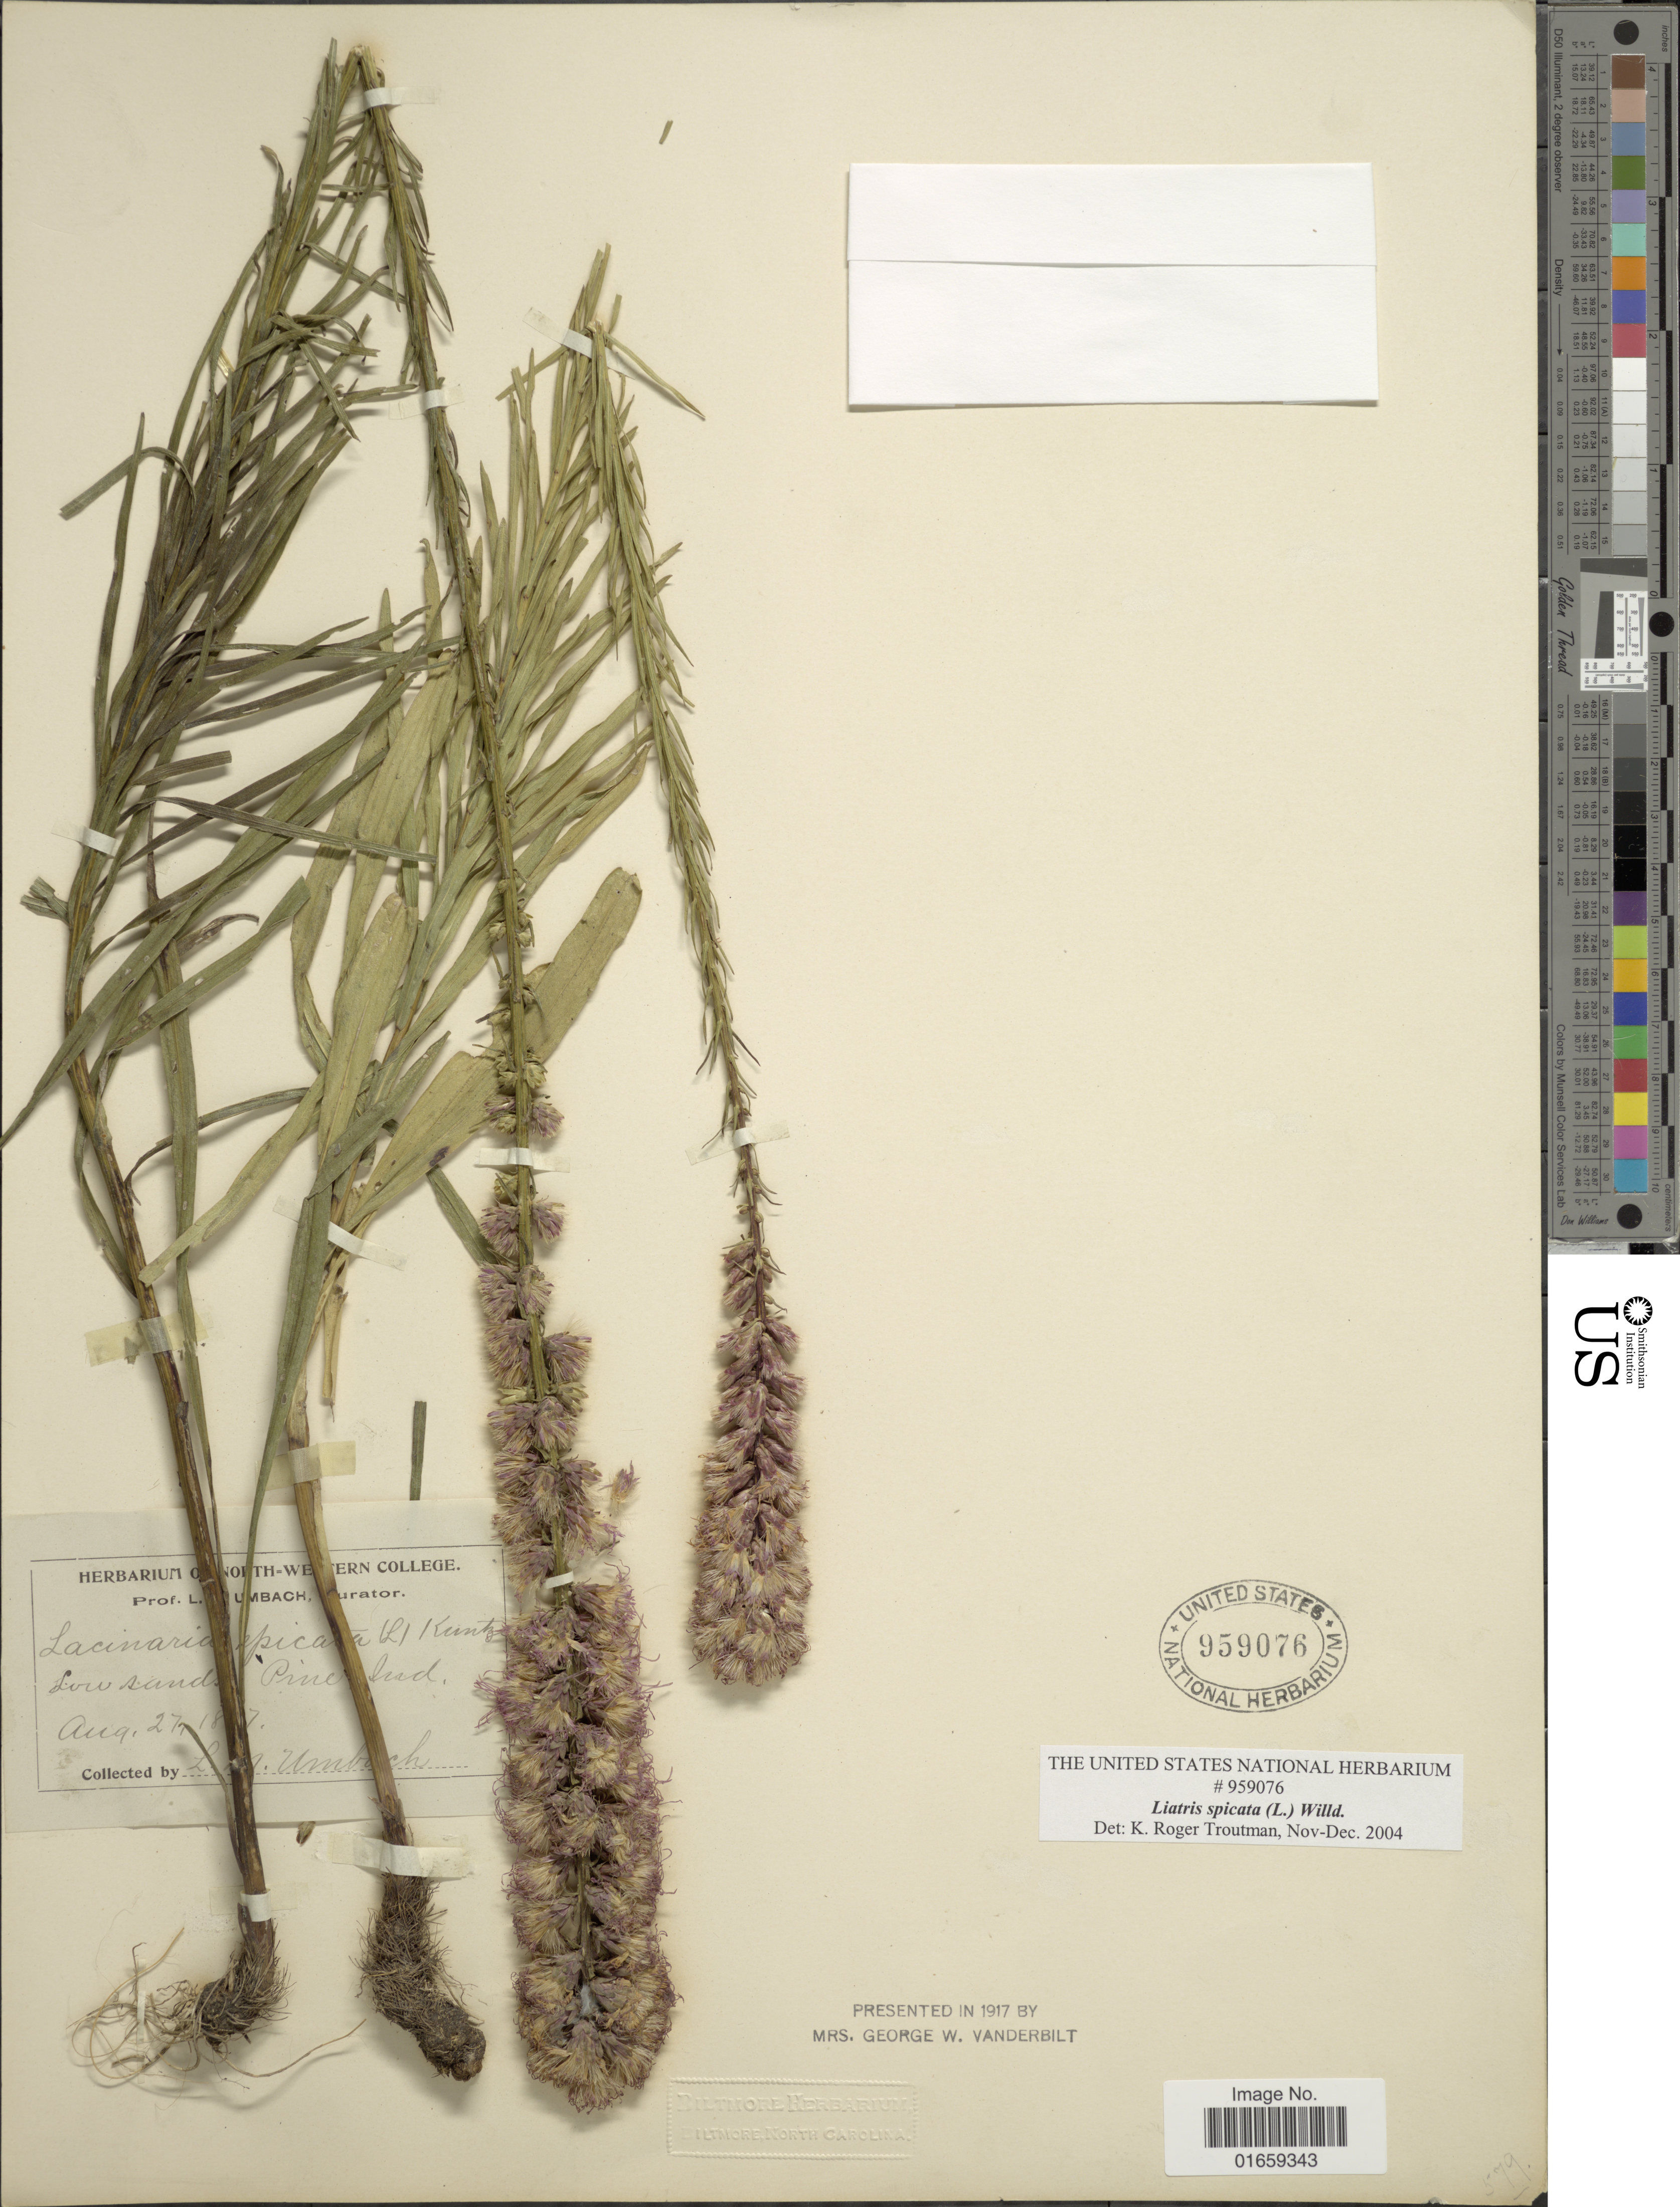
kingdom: Plantae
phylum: Tracheophyta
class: Magnoliopsida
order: Asterales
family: Asteraceae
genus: Liatris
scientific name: Liatris spicata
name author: (L.) Willd.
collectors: L. M. Umbach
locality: Low sand, Pine land [interpreted]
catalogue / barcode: US 959076